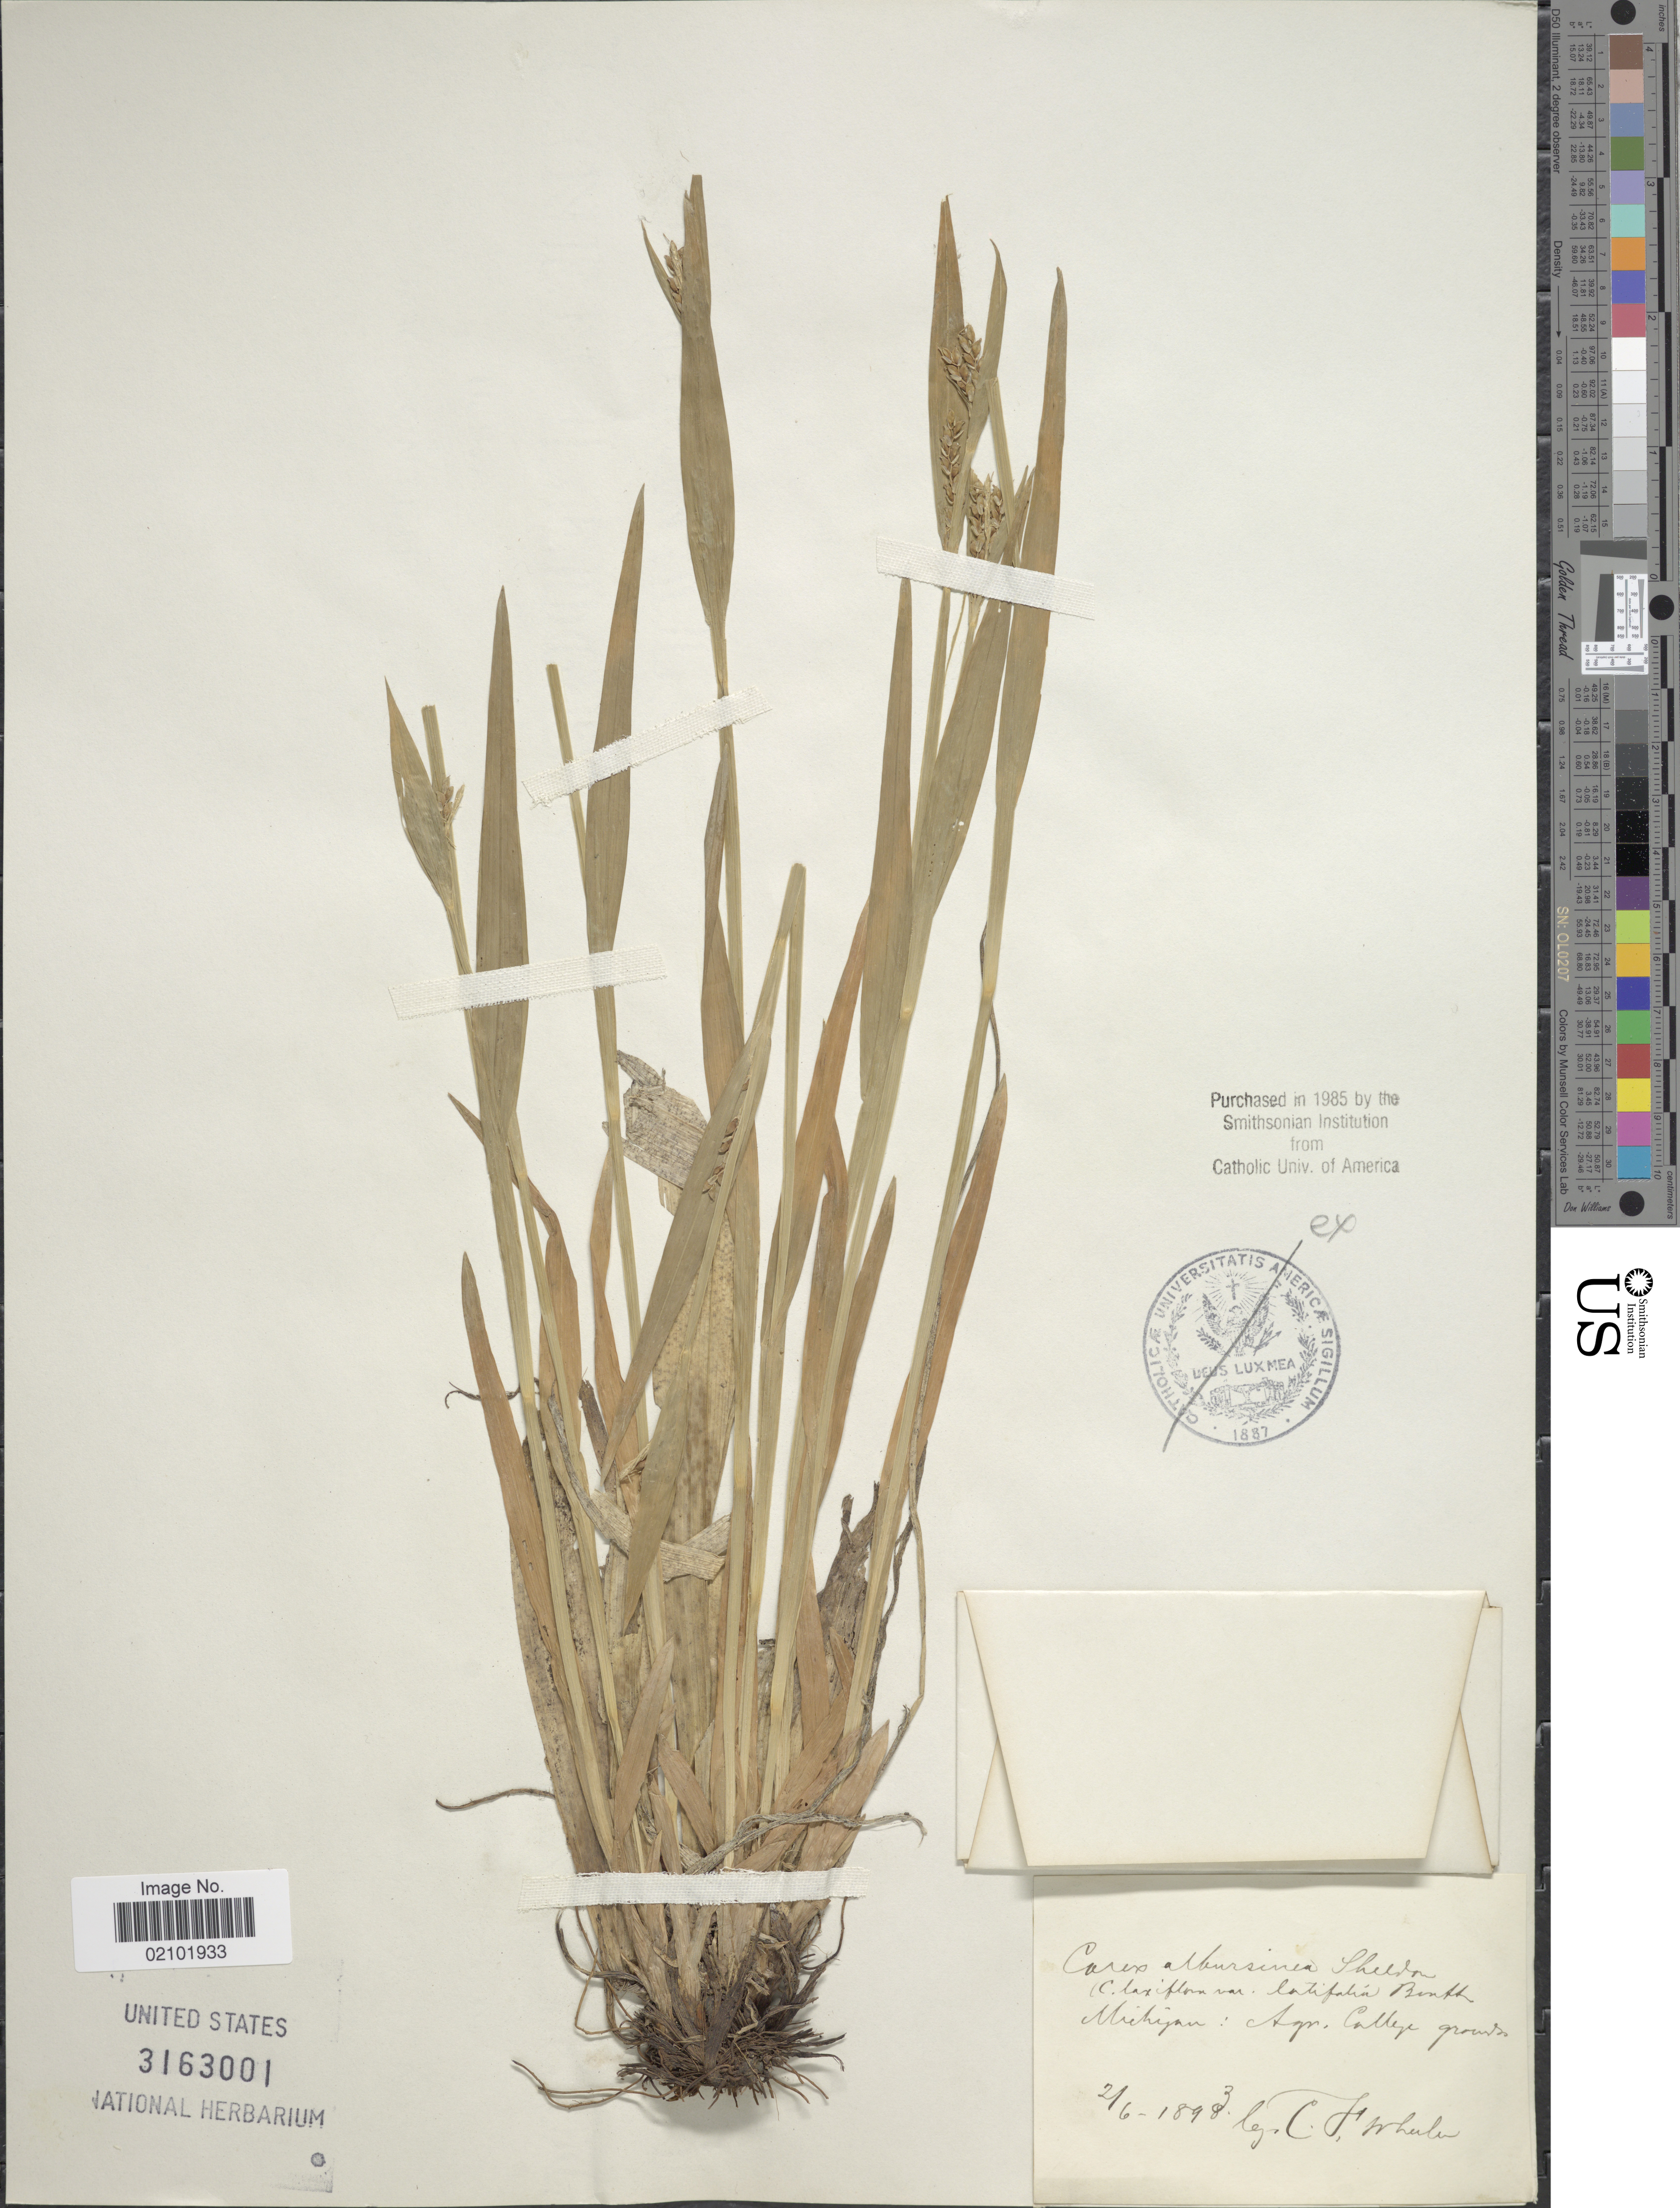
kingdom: Plantae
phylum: Tracheophyta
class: Liliopsida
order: Poales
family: Cyperaceae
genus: Carex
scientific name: Carex albursina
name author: E. Sheld.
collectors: C. Wheeler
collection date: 1893-06-02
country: United States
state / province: Michigan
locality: Agr. College grounds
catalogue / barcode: US 3163001